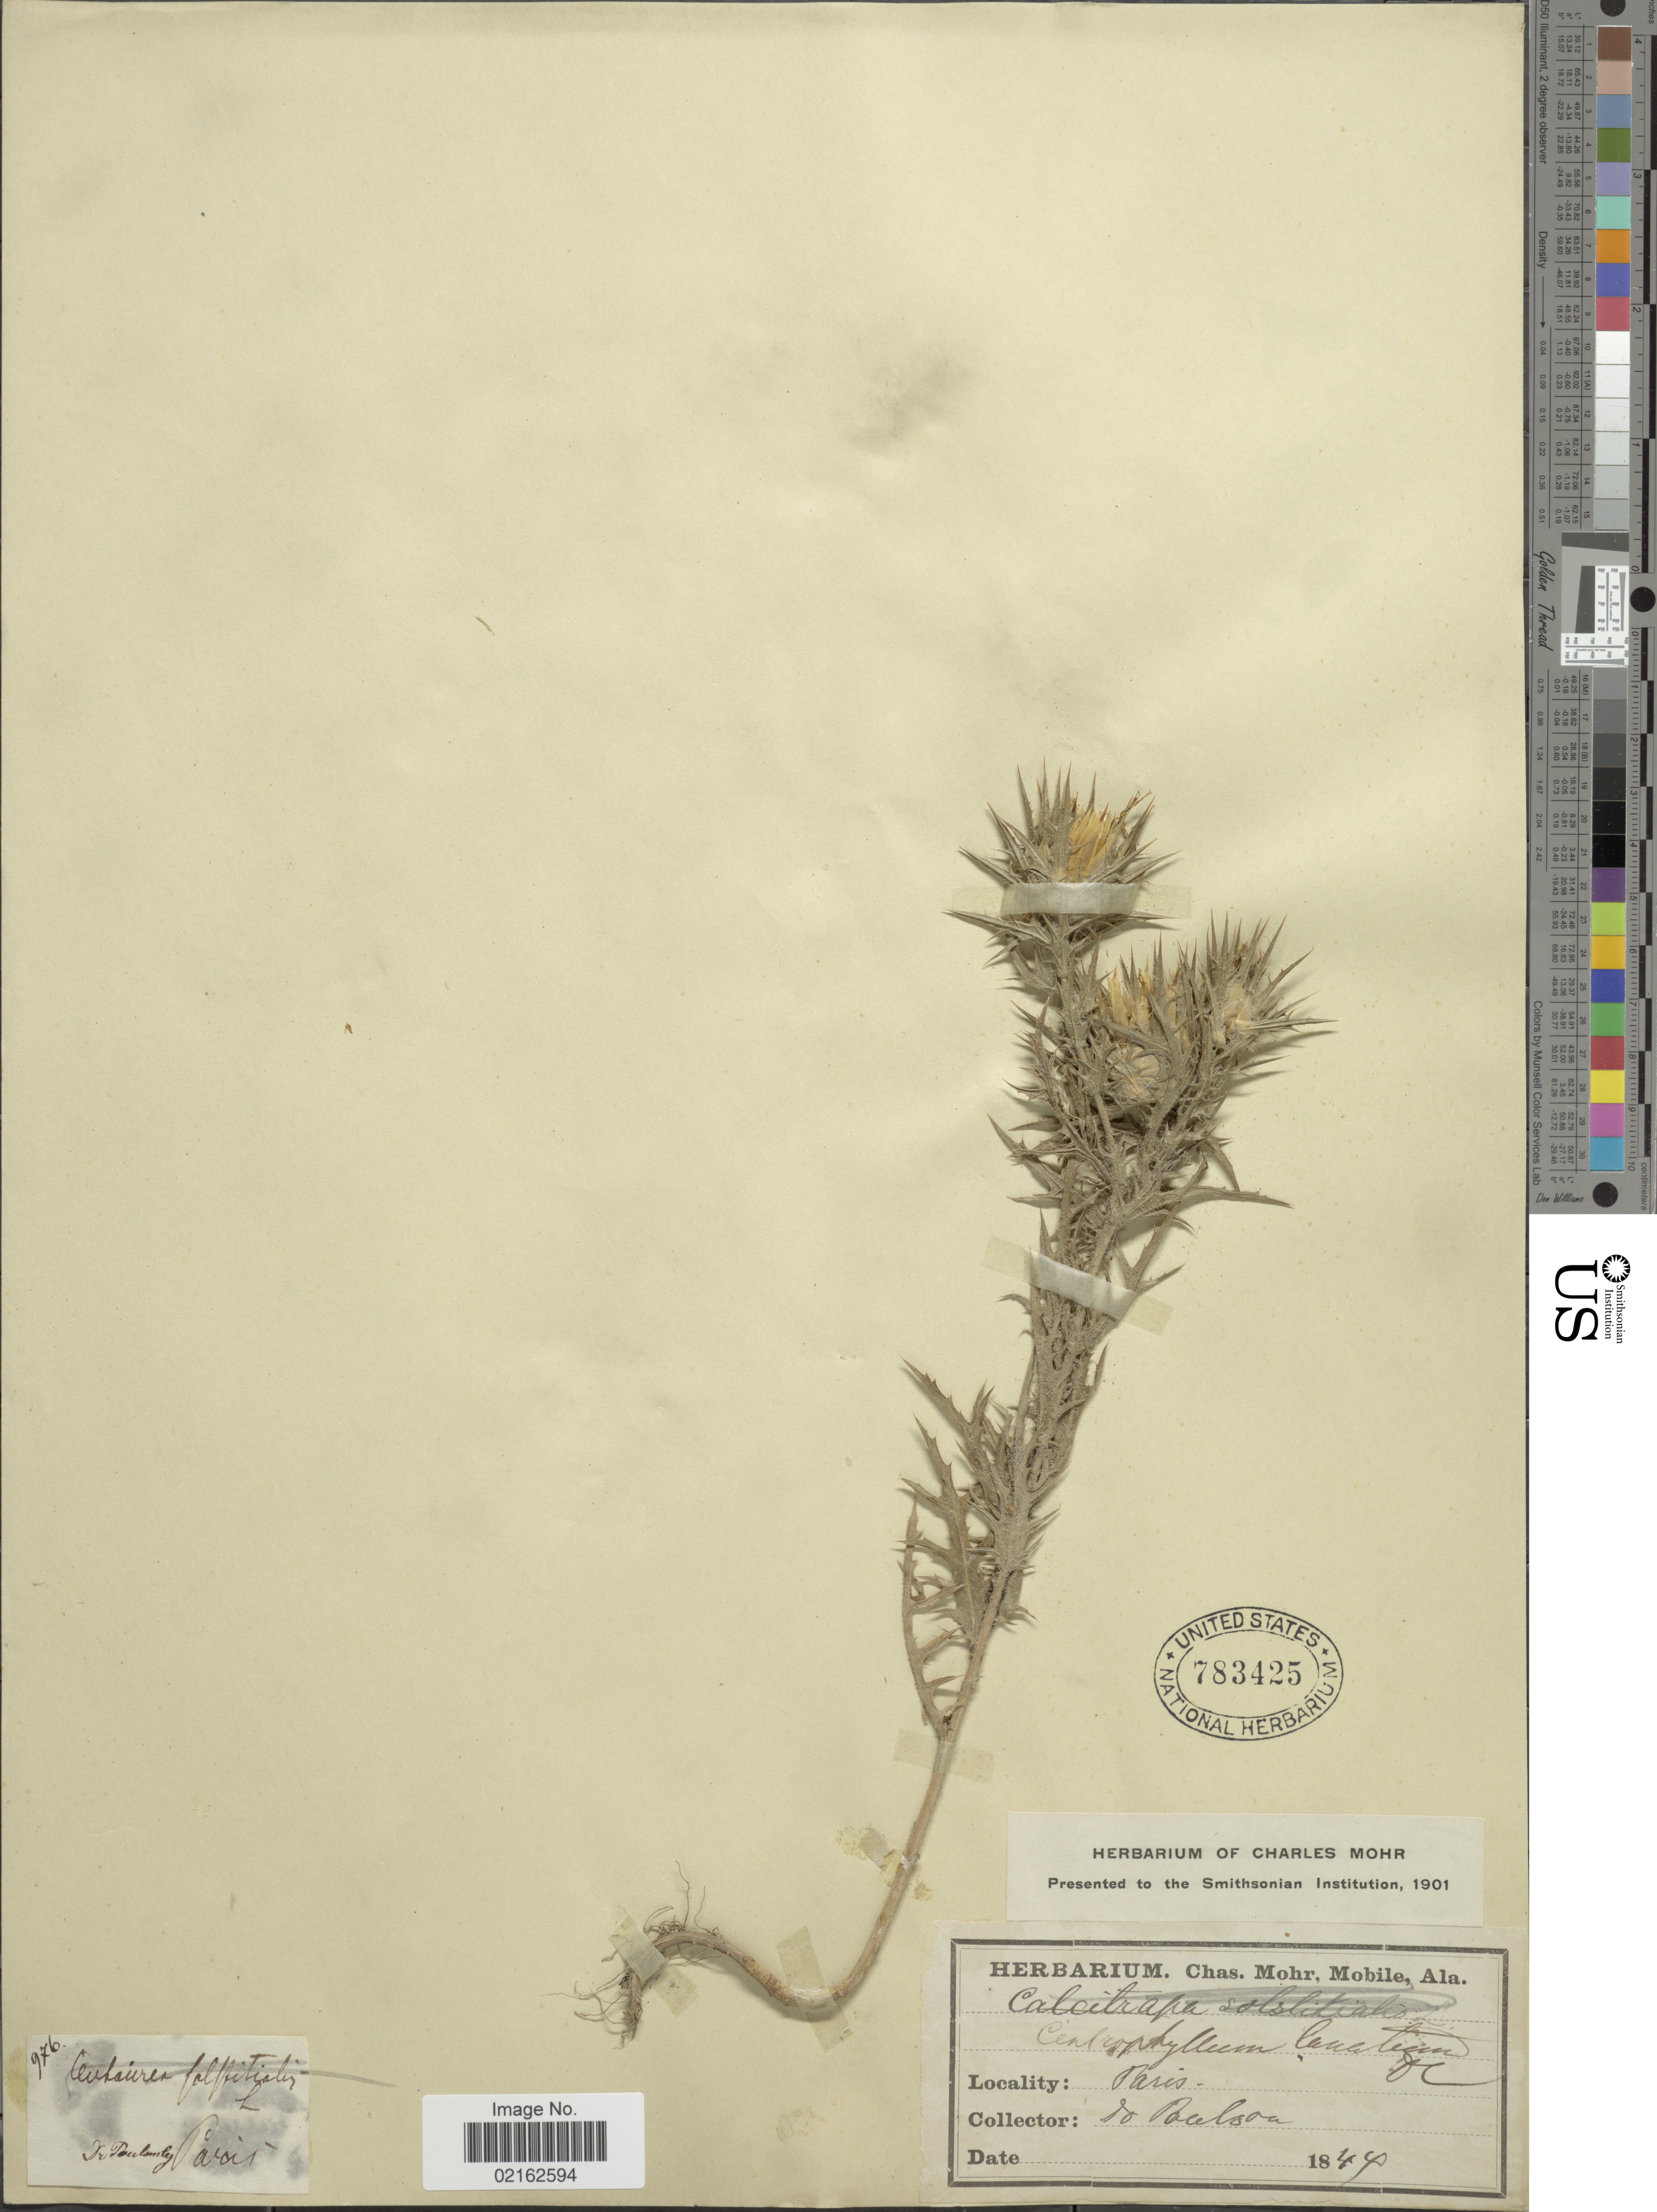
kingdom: Plantae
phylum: Tracheophyta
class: Magnoliopsida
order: Asterales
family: Asteraceae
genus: Carthamus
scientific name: Carthamus lanatus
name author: L.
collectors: D. Poulson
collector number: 976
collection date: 1844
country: France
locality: Paris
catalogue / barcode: US 783425